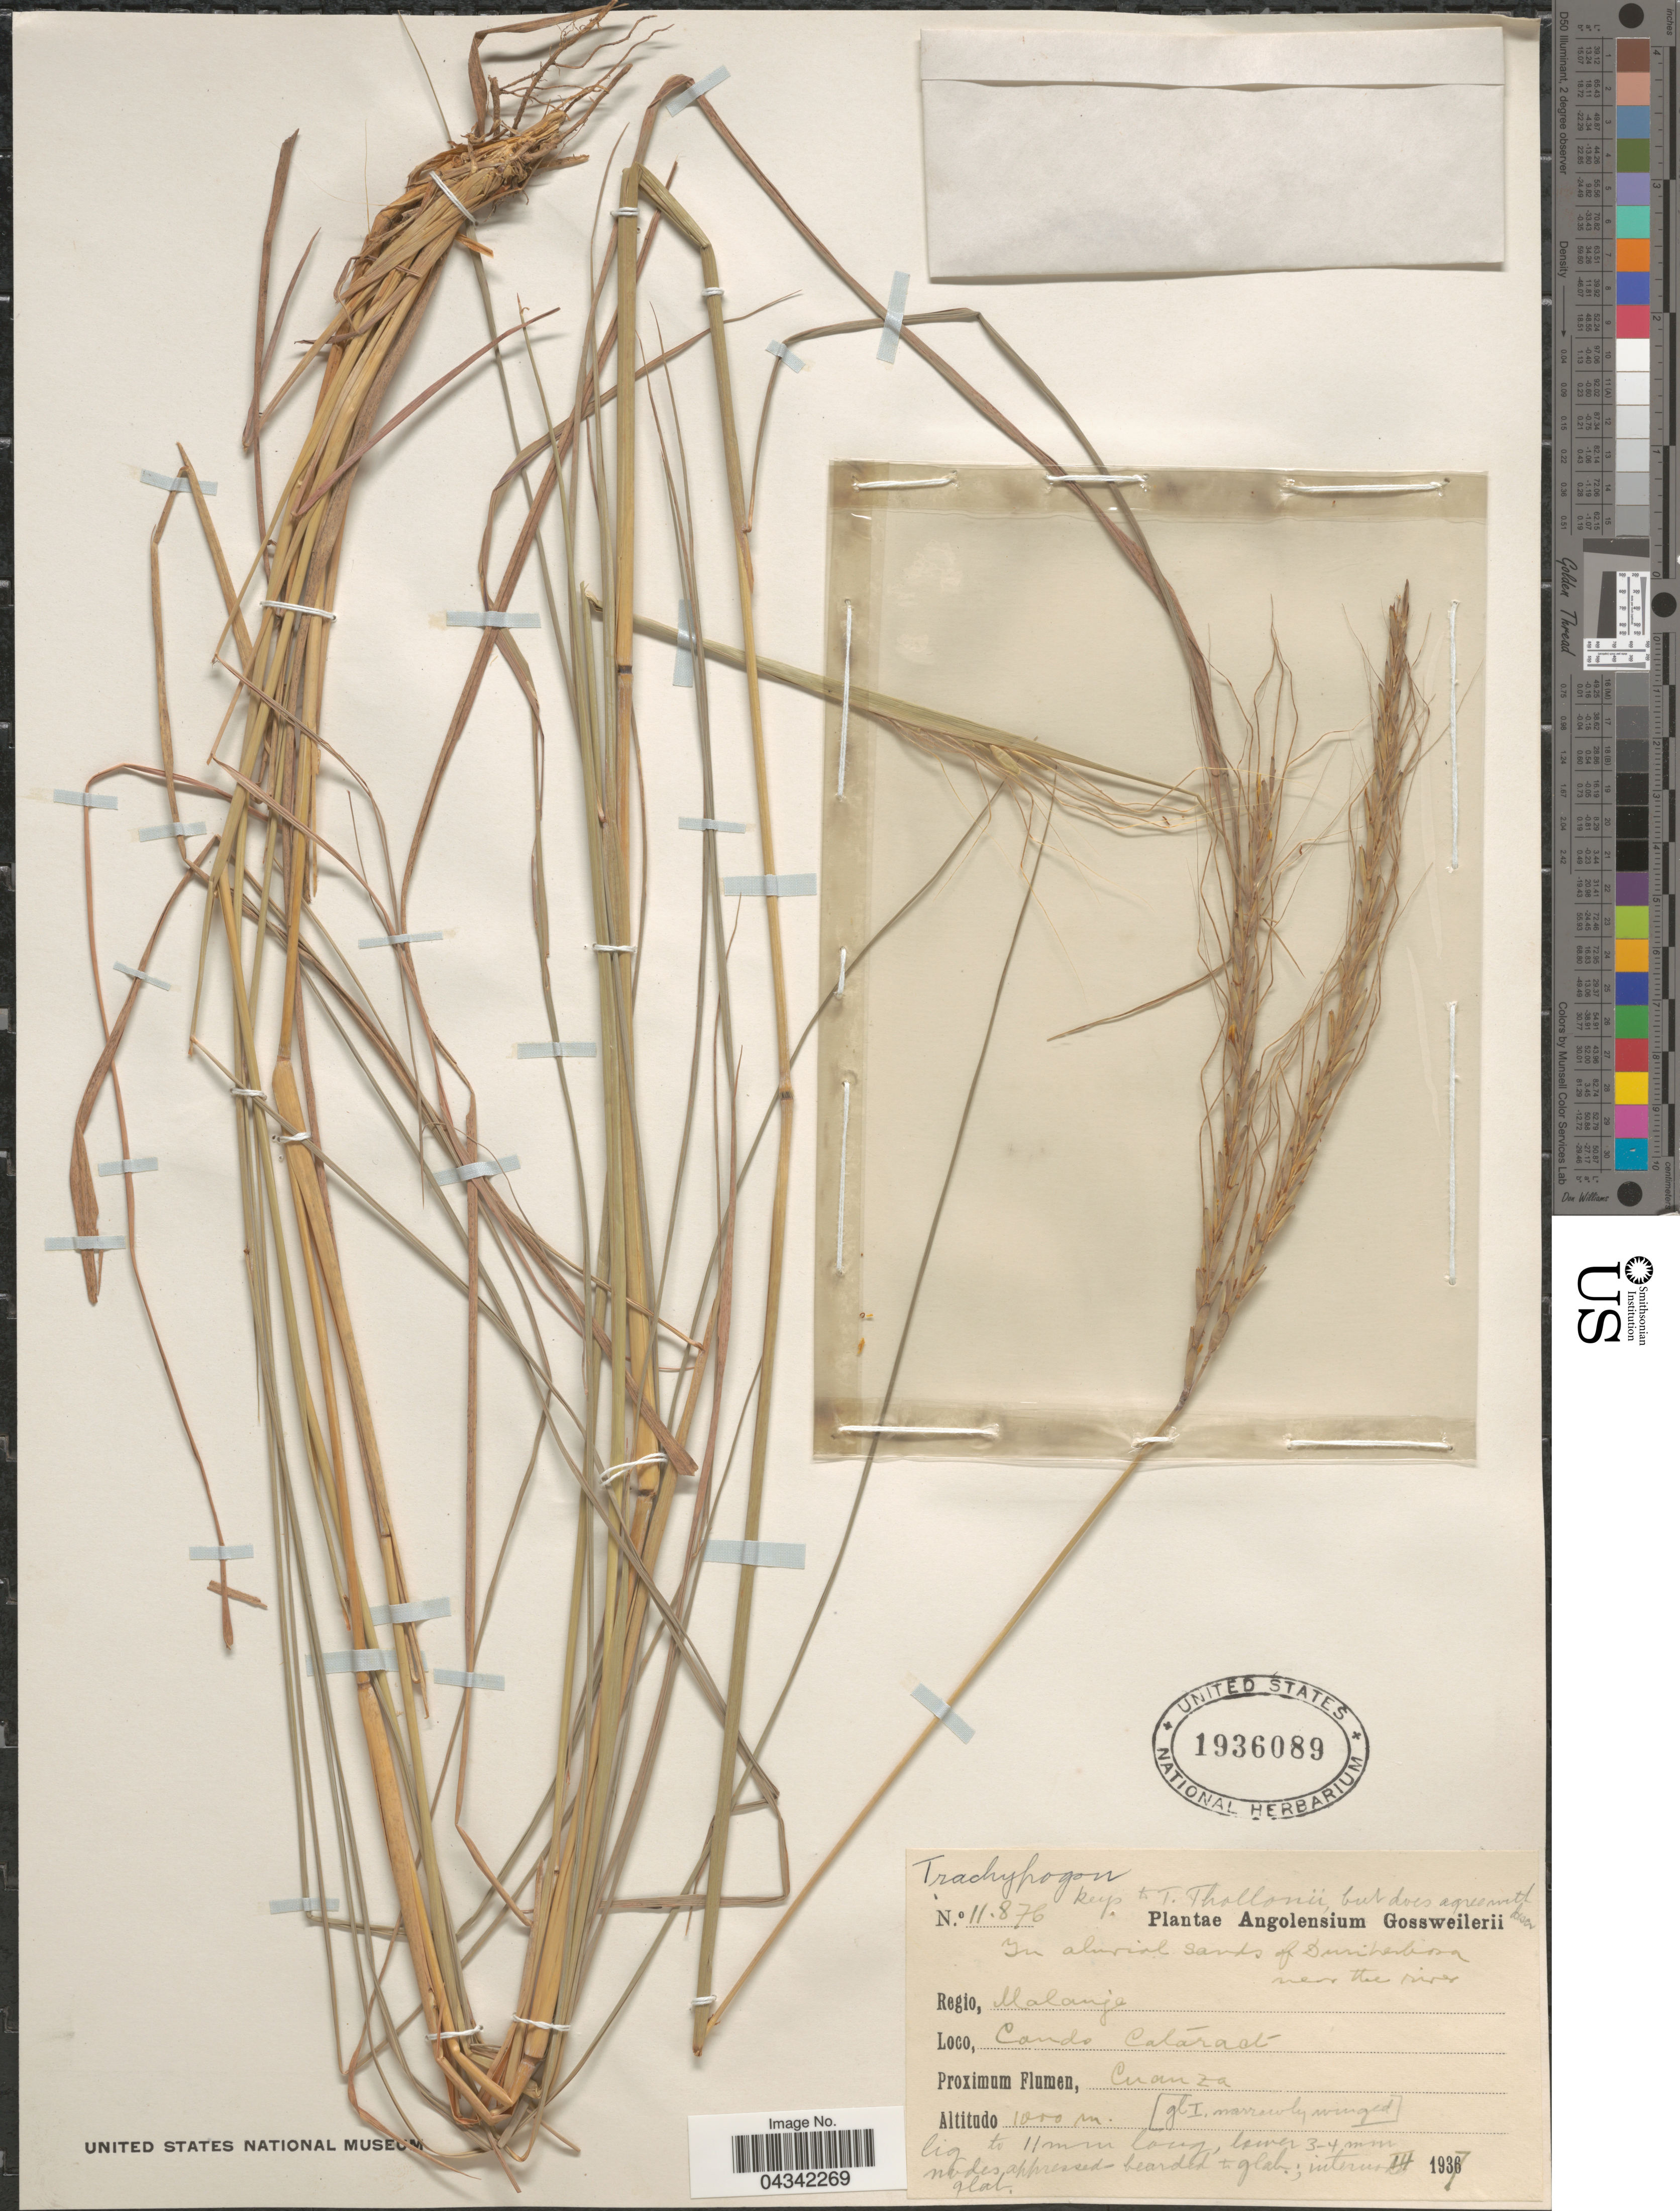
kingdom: Plantae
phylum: Tracheophyta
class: Liliopsida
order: Poales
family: Poaceae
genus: Trachypogon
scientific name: Trachypogon sp.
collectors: -. Gossweiler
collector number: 11876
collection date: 1937-03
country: Angola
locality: Angolensium. Regio, Malanje. Cando Cataract. Proximum Flumen, Cuanza.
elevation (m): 1000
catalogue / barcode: US 1936089